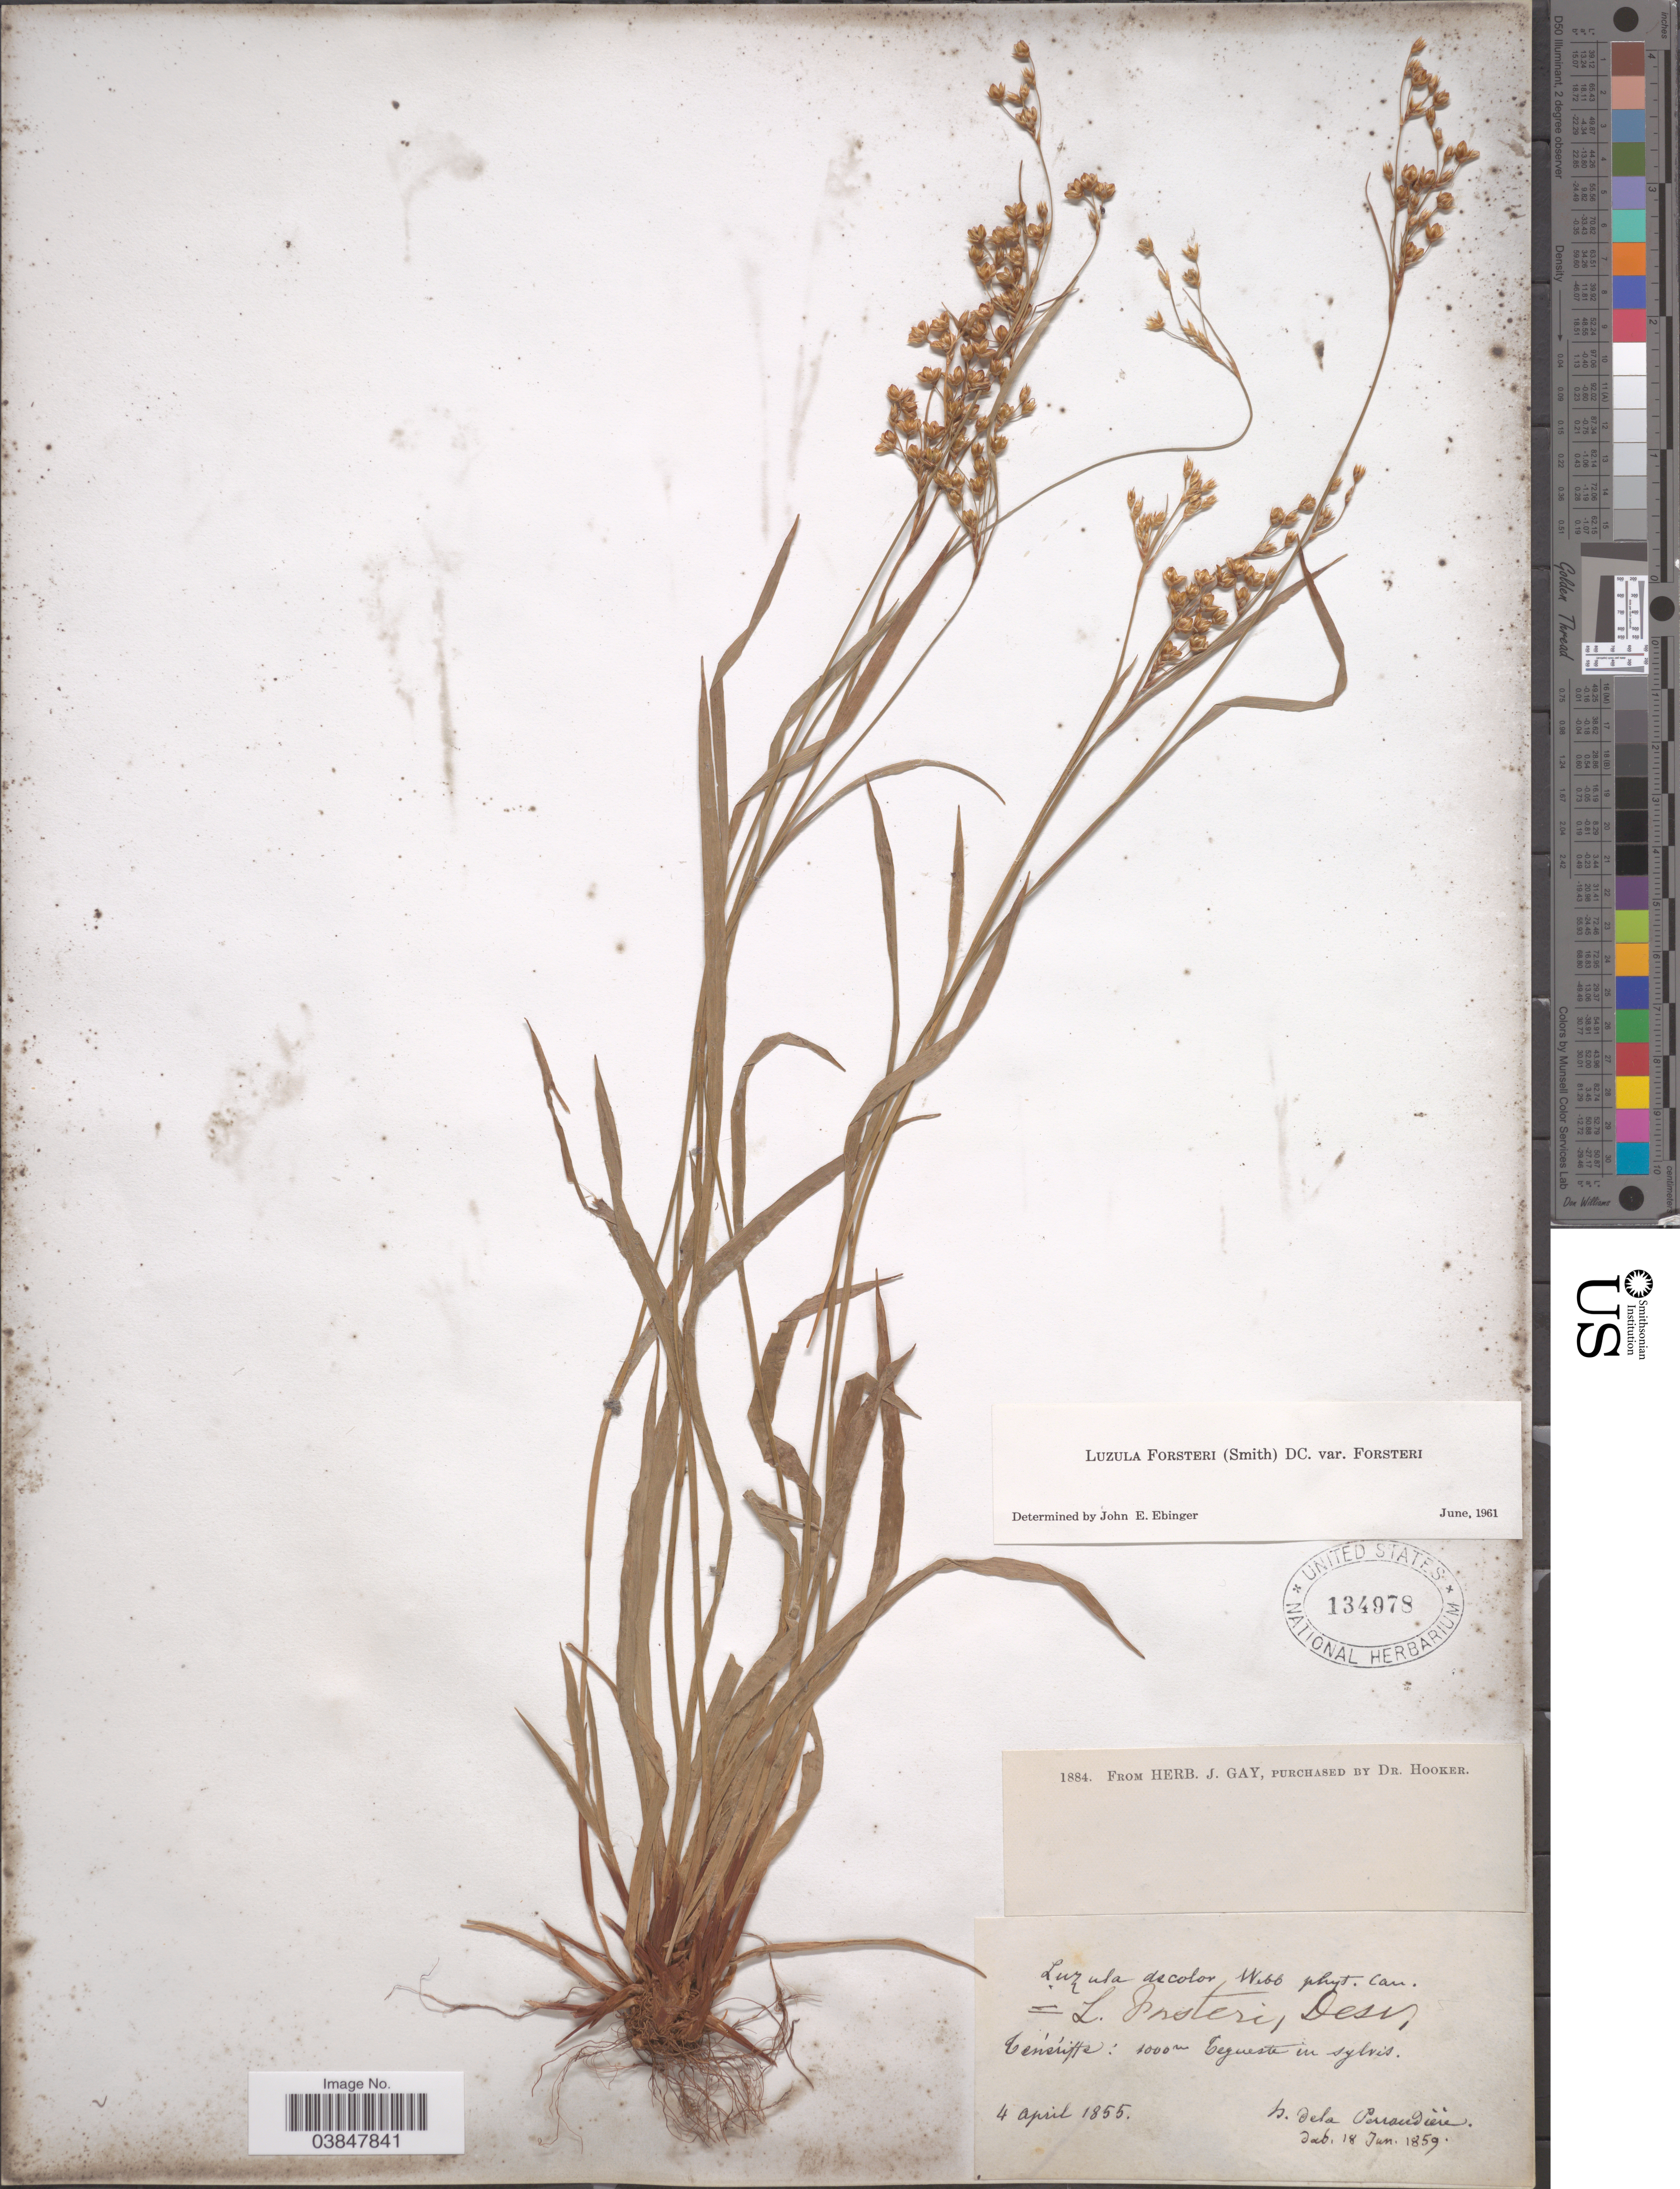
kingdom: Plantae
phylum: Tracheophyta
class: Liliopsida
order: Poales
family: Juncaceae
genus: Luzula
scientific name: Luzula forsteri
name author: (Sm.) DC.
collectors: H. De la Perrandière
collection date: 1855-04-04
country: Spain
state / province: Canarias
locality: Teneriffe.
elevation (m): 1000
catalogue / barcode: US 134978